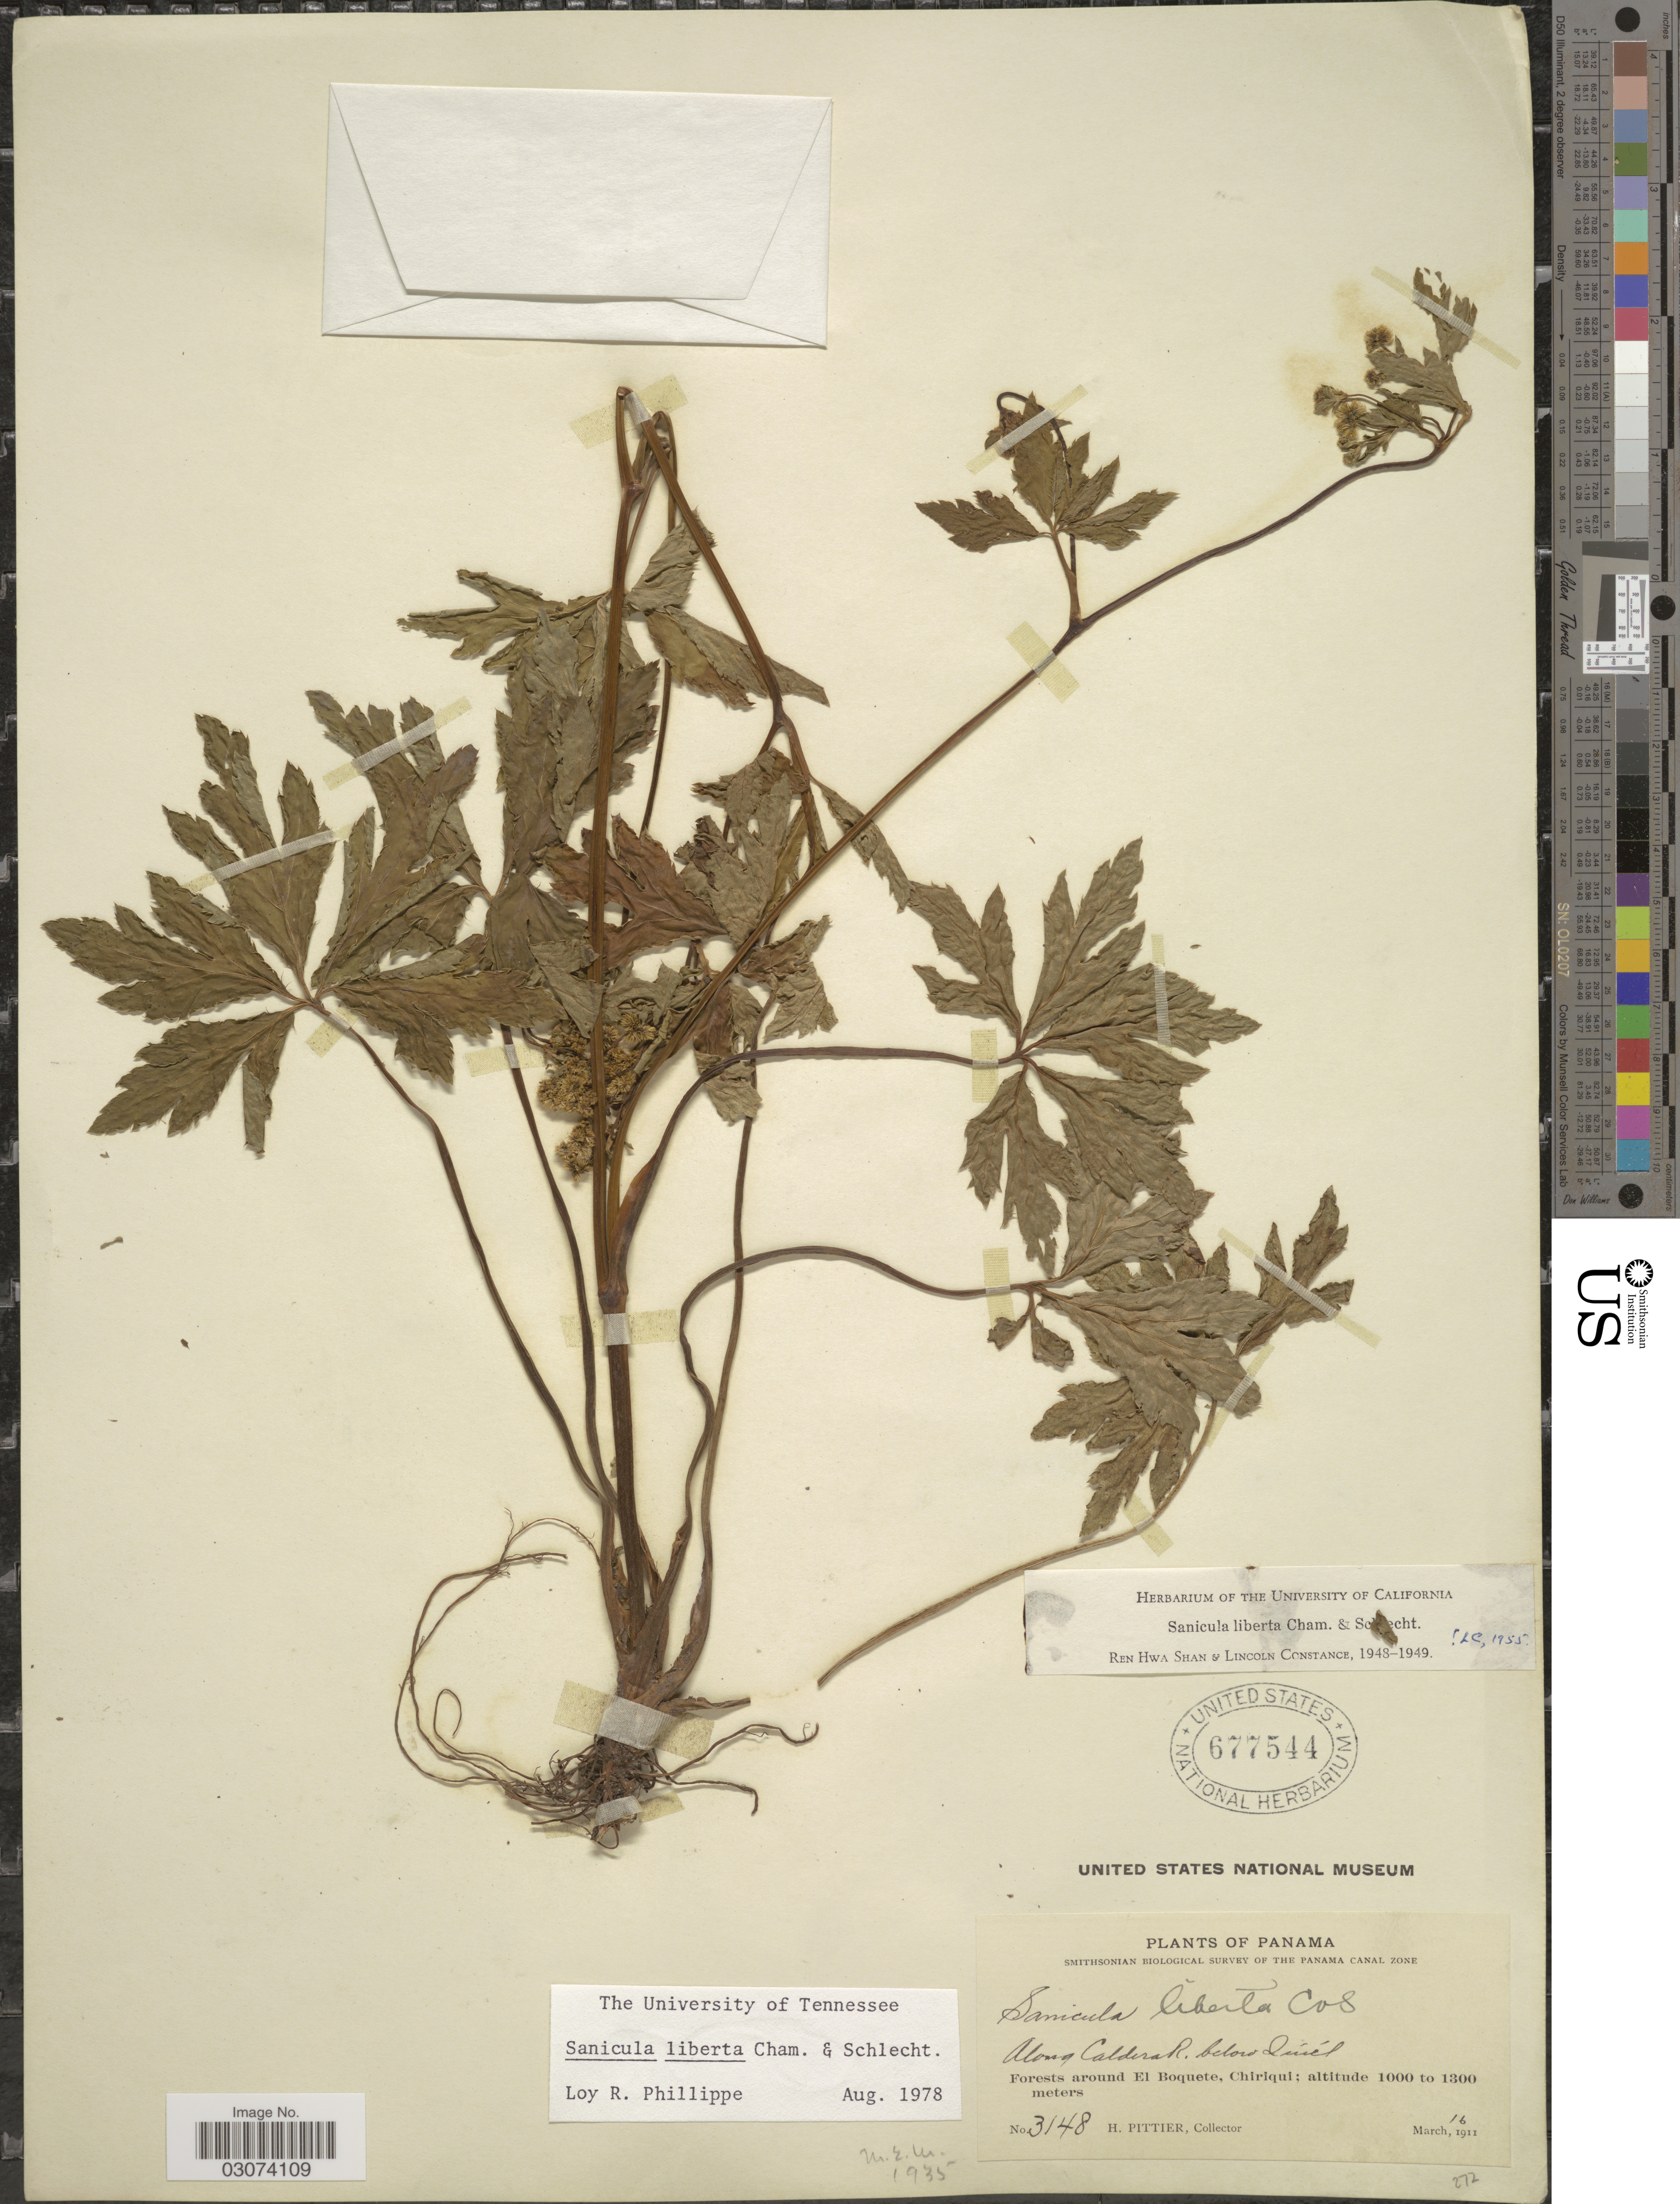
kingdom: Plantae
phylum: Tracheophyta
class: Magnoliopsida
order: Apiales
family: Apiaceae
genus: Sanicula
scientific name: Sanicula liberta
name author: Cham. & Schltdl.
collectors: H. F. Pittier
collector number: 3148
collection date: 1911-03-16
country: Panama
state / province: Chiriqui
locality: Along Caldera R. below Quiél. Forests around El Boquete.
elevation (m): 1000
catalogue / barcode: US 677544